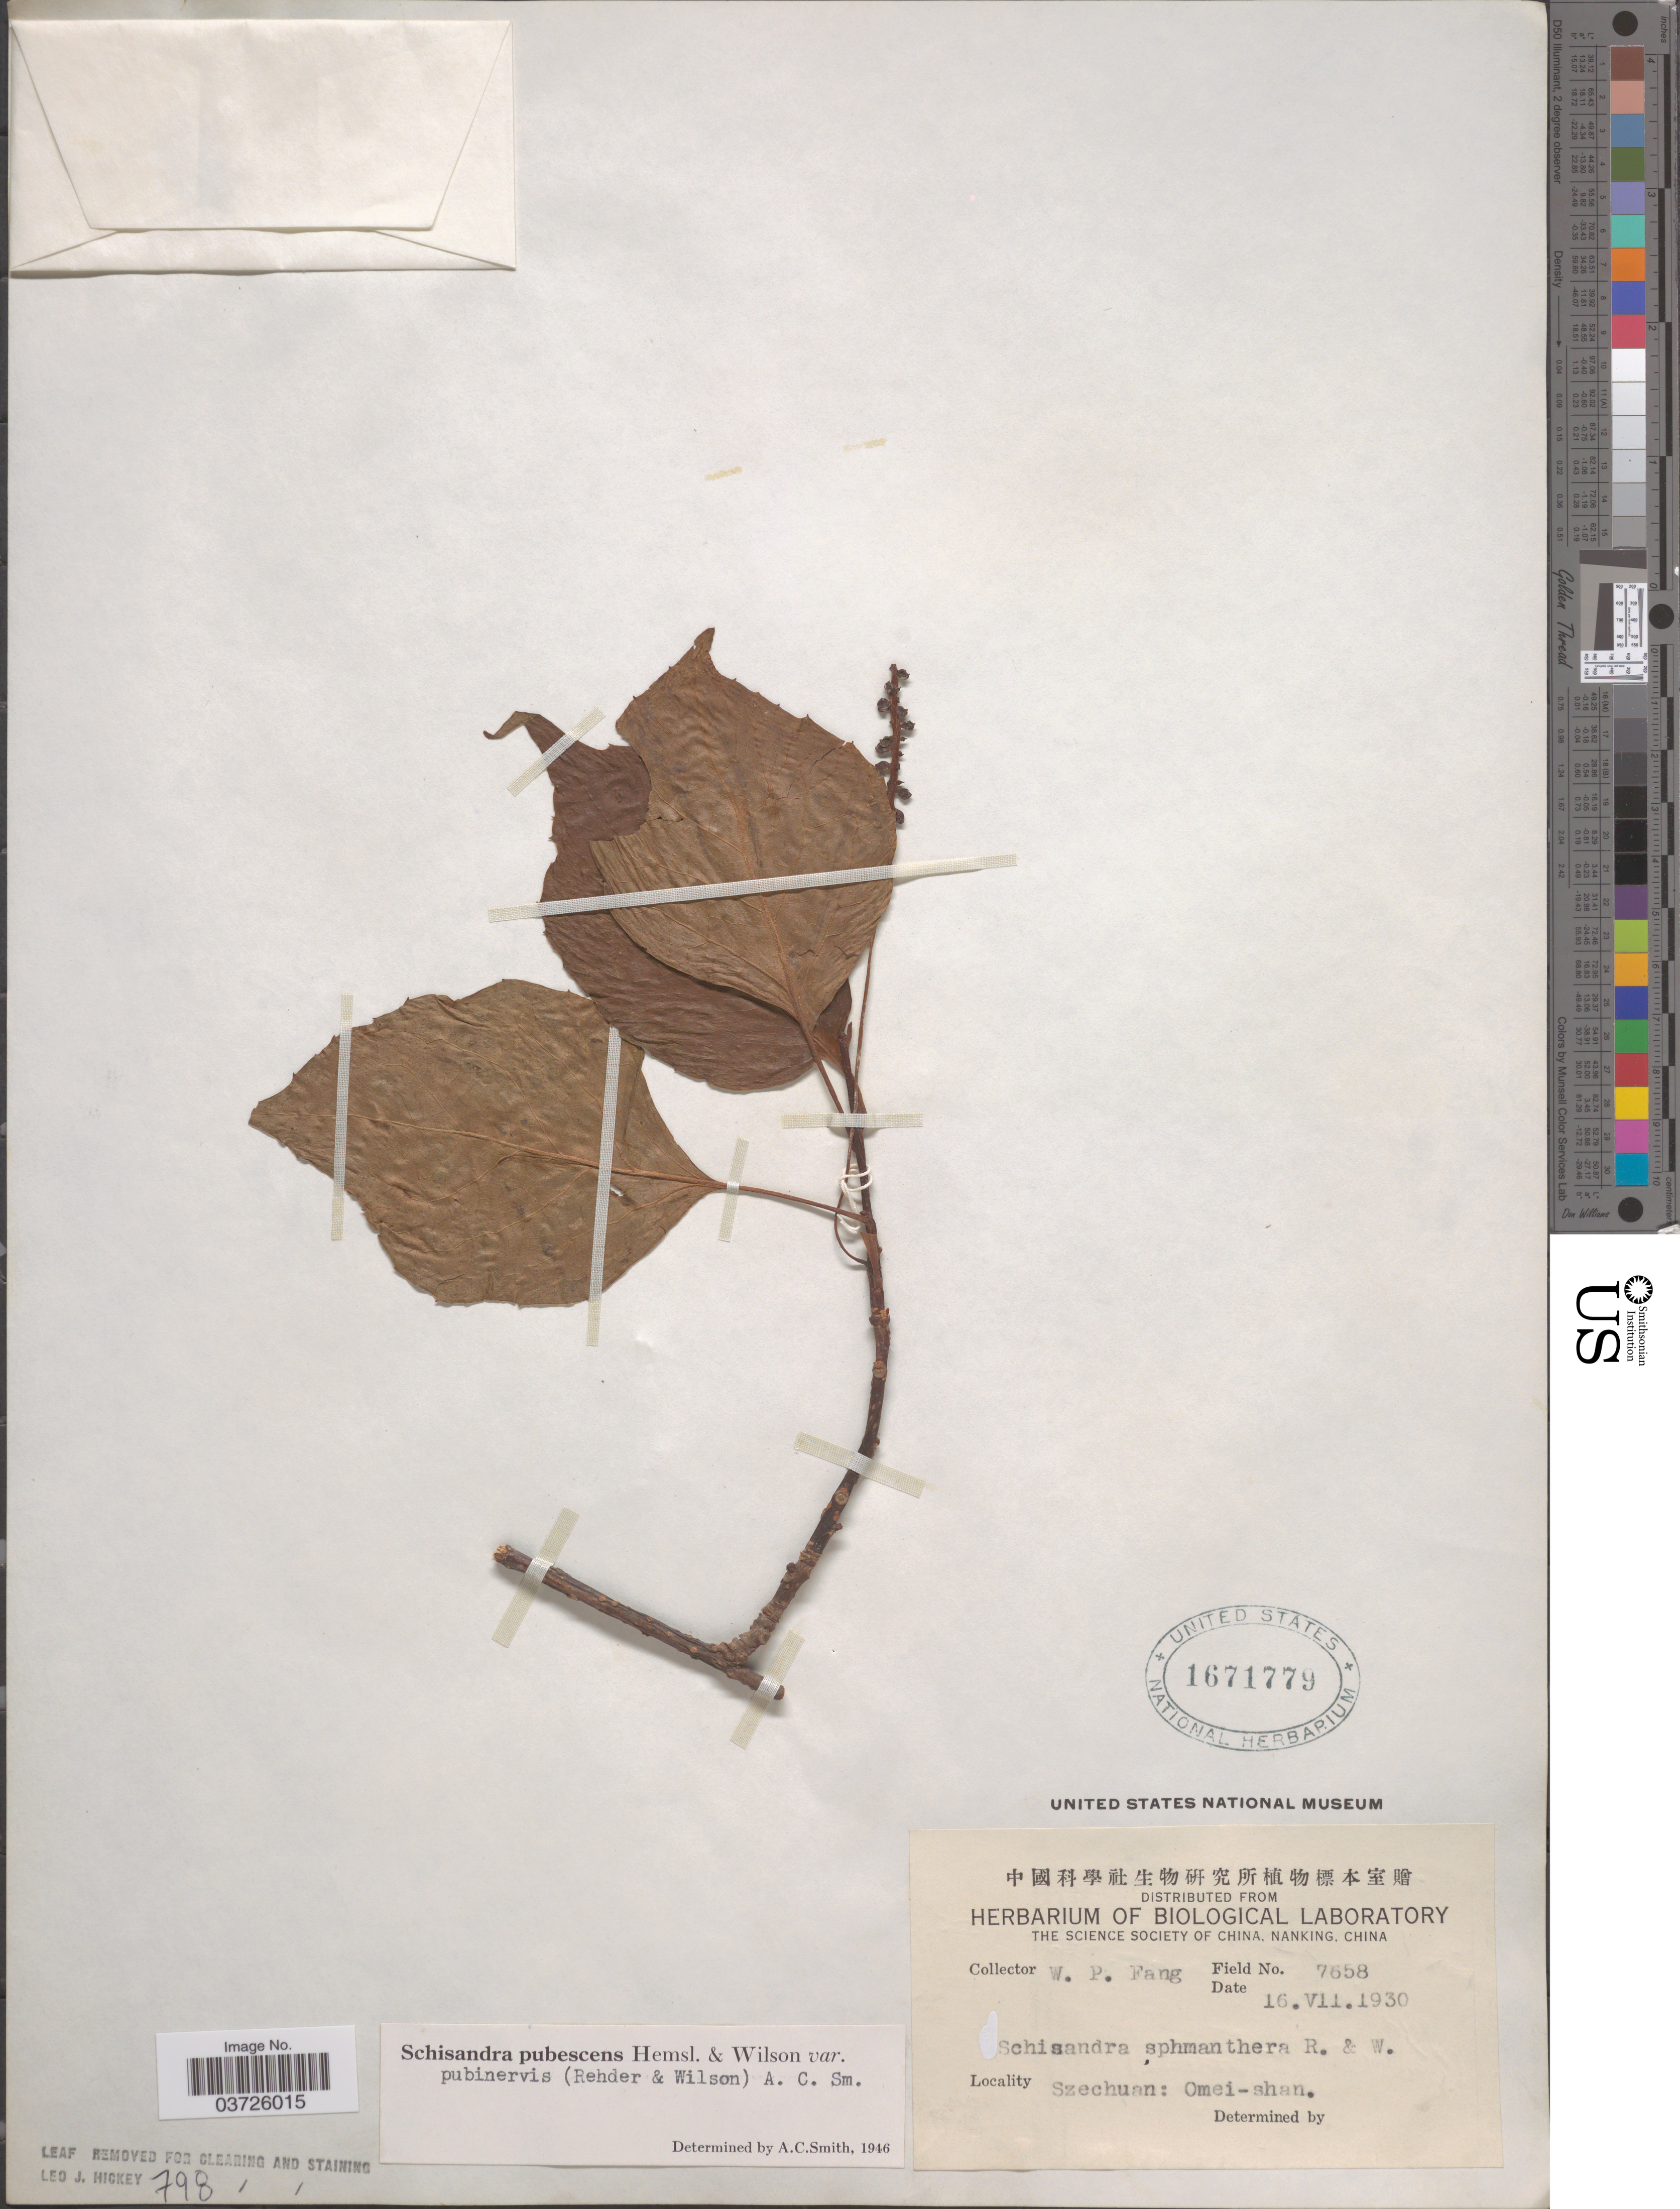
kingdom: Plantae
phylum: Tracheophyta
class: Magnoliopsida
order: Austrobaileyales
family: Schisandraceae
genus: Schisandra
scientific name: Schisandra pubescens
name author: Hemsl. & E.H. Wilson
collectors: W. P. Fang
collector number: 7658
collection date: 1930-07-16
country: China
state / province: Sichuan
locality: Szechuan: Omei-shan.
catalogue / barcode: US 1671779